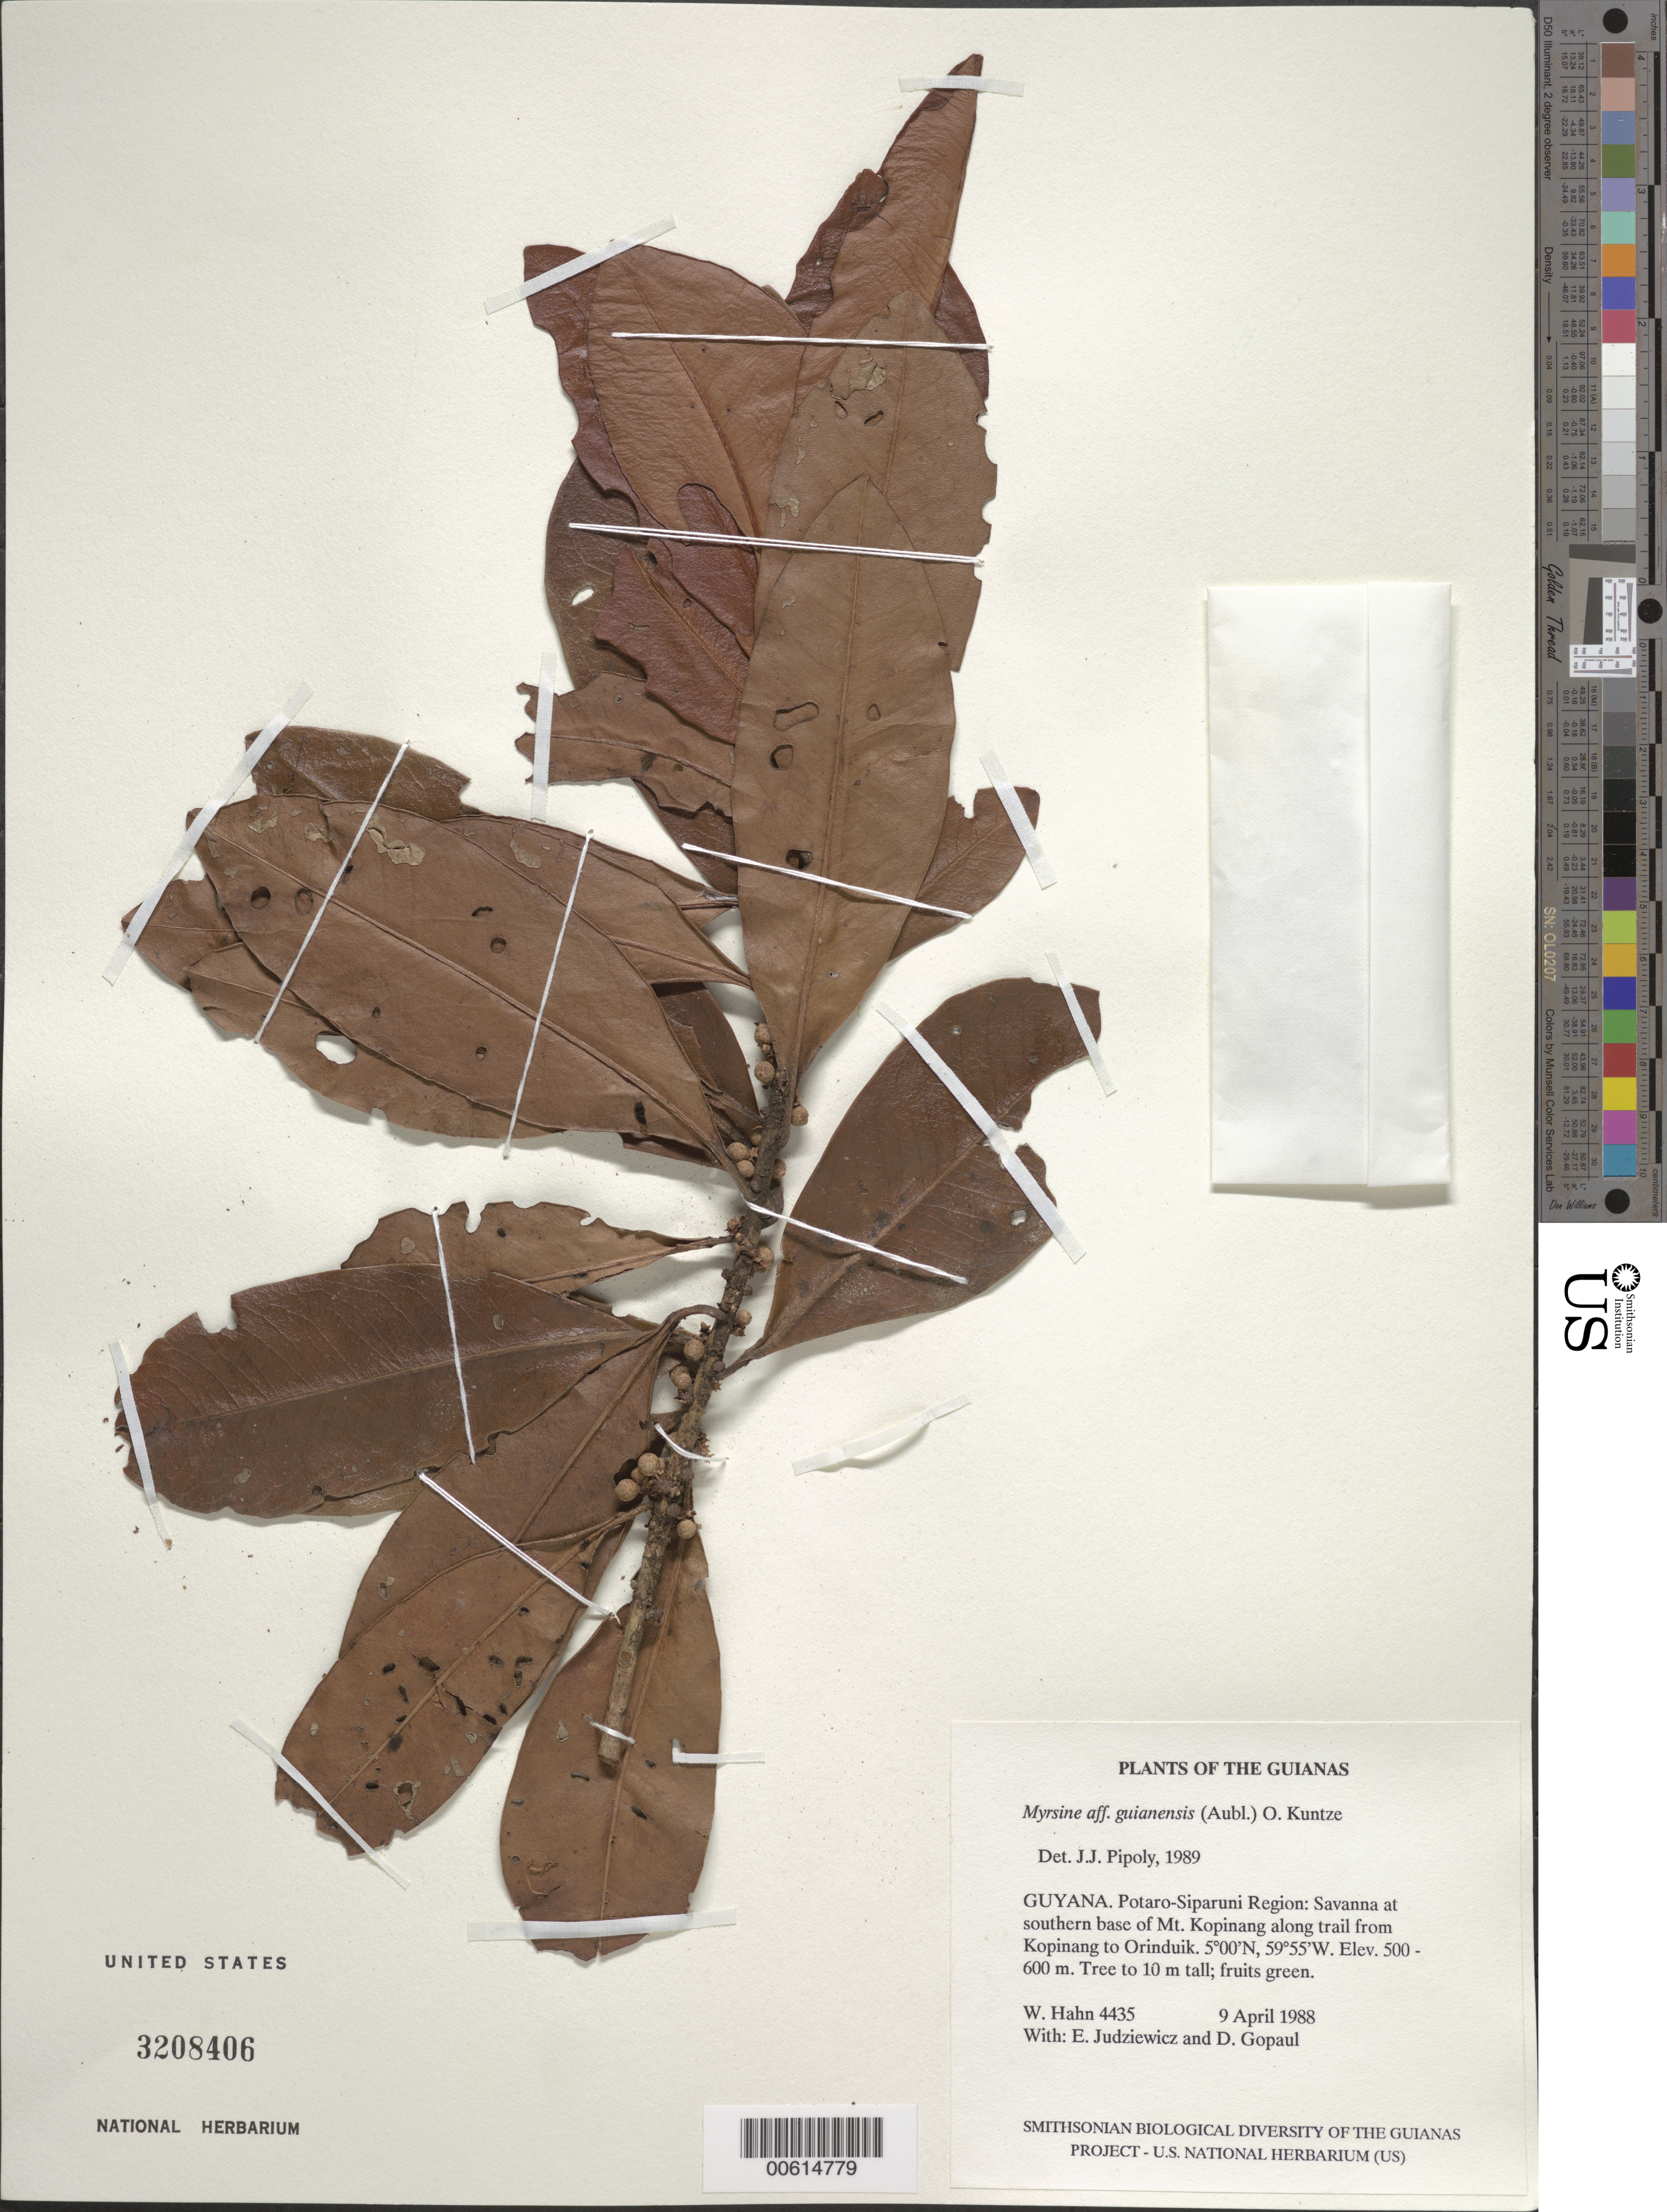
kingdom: Plantae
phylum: Tracheophyta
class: Magnoliopsida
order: Ericales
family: Primulaceae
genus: Myrsine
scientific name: Myrsine guianensis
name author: (Aubl.) Kuntze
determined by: Pipoly, J. J., III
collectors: W. Hahn, E. J. Judziewicz & D. Gopaul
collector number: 4435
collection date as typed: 9 April 1988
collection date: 1988-04-09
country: Guyana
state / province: Potaro-Siparuni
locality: Southern base of Mt. Kopinang along trail from Kopinang to Orinduik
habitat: Savanna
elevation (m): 500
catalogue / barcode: US 3208406